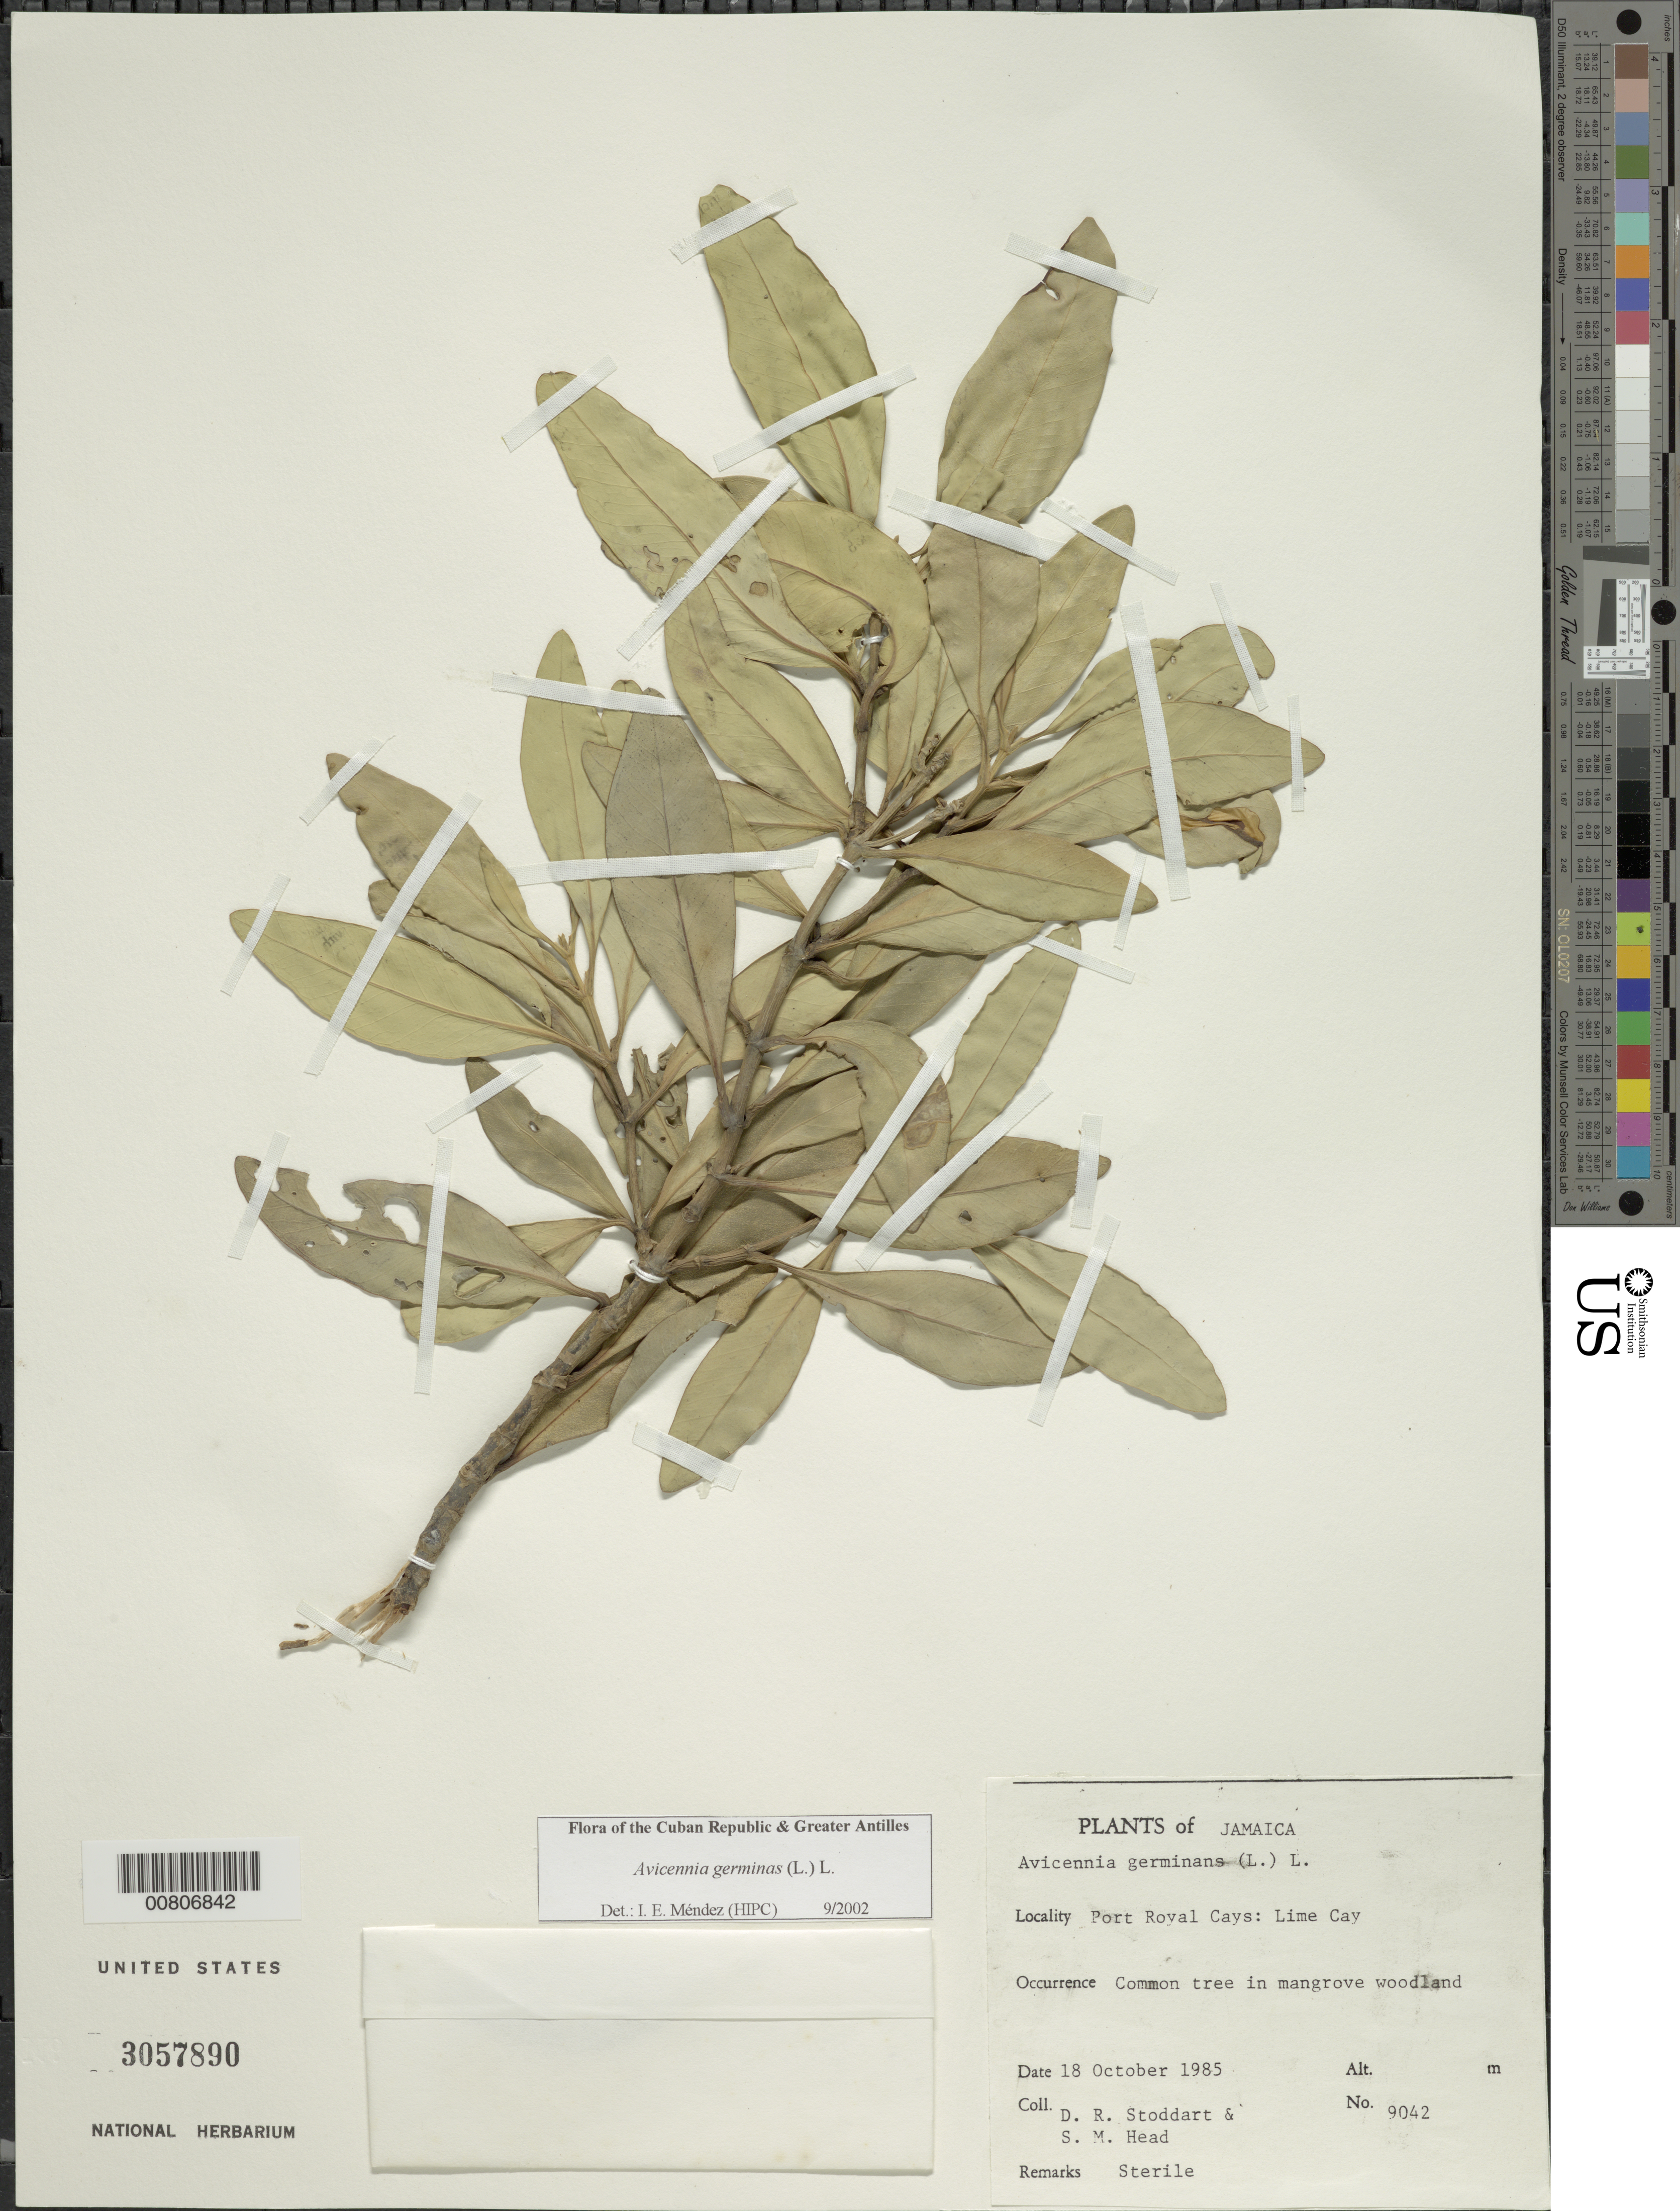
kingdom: Plantae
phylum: Tracheophyta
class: Magnoliopsida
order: Lamiales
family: Acanthaceae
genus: Avicennia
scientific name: Avicennia germinans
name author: (L.) L.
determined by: Méndez, Isidro E., (HIPC)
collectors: D. R. Stoddart & S. Head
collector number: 9042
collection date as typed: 18 Oct 1985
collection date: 1985-10-18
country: Jamaica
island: Jamaica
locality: Port Royal Cays, Lime Cay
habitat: Mangrove woodland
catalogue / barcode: US 3057890